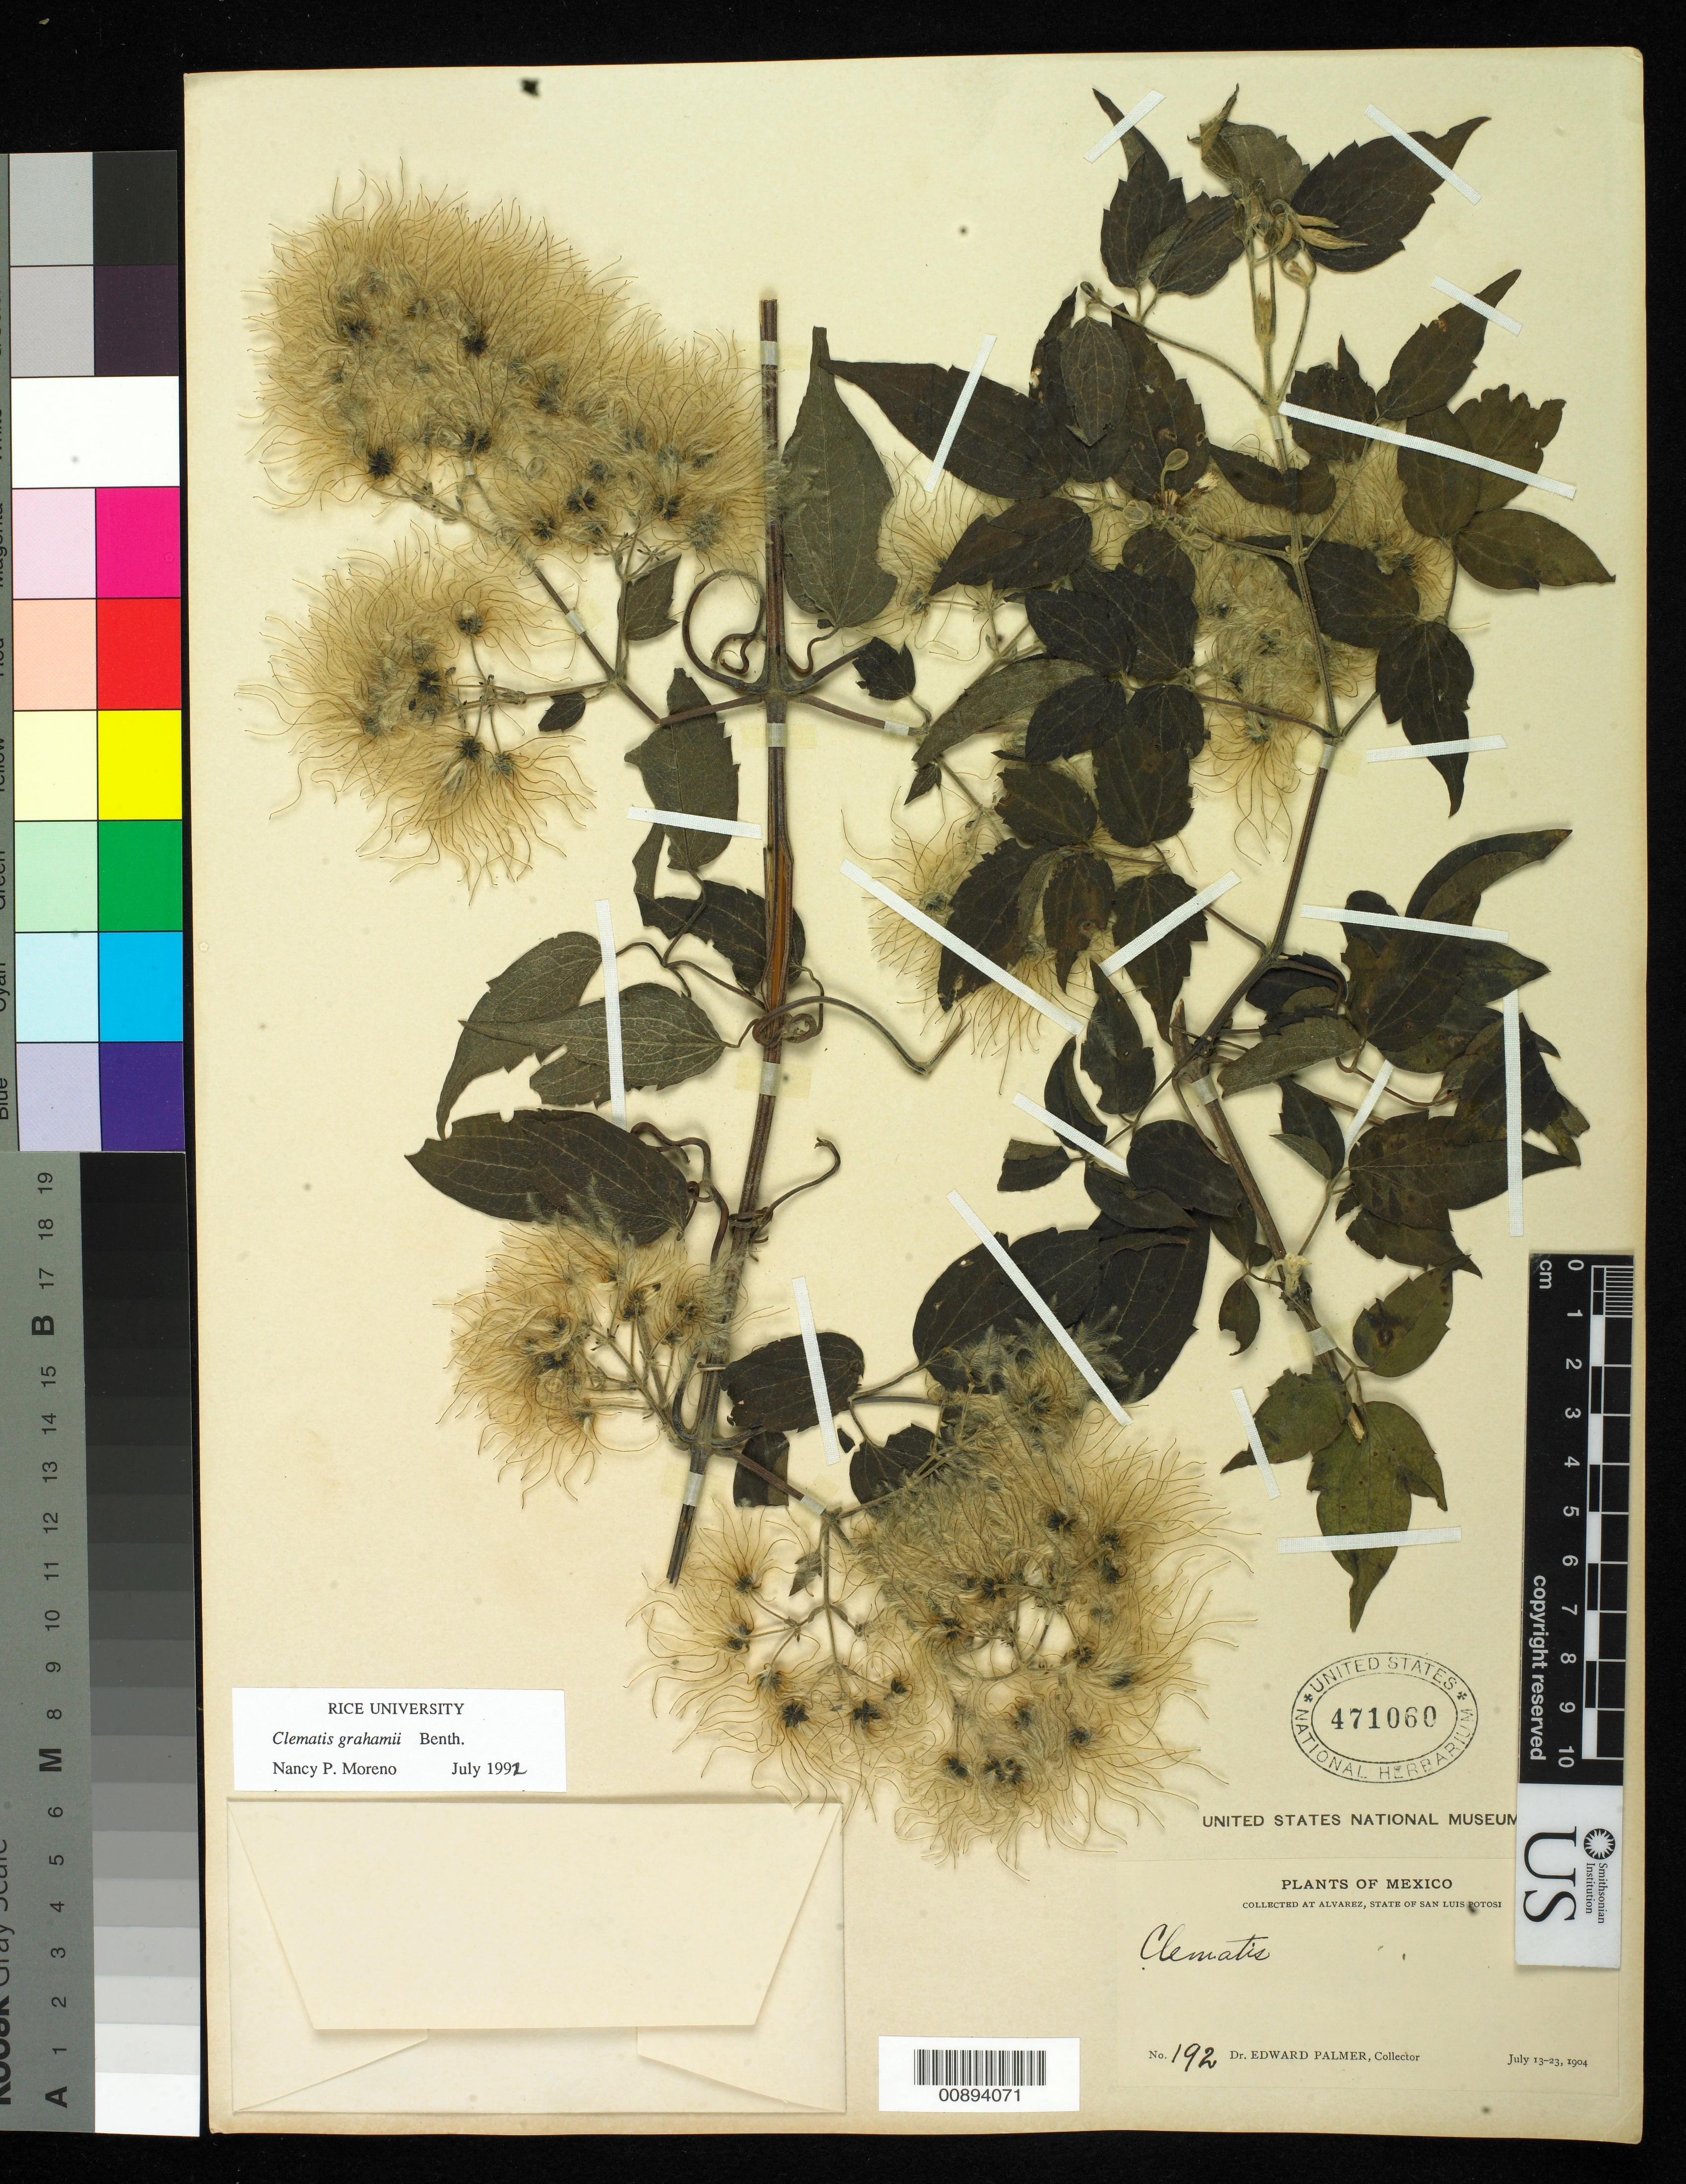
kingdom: Plantae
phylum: Tracheophyta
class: Magnoliopsida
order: Ranunculales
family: Ranunculaceae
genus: Clematis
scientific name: Clematis grahamii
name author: Benth.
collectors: E. Palmer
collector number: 192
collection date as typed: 13 Jul 1904 to 23 Jul 1904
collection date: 1904-07-13/1904-07-23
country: Mexico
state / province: San Luis Potosí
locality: Alvarez, San Luis Potosí.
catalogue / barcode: US 471060